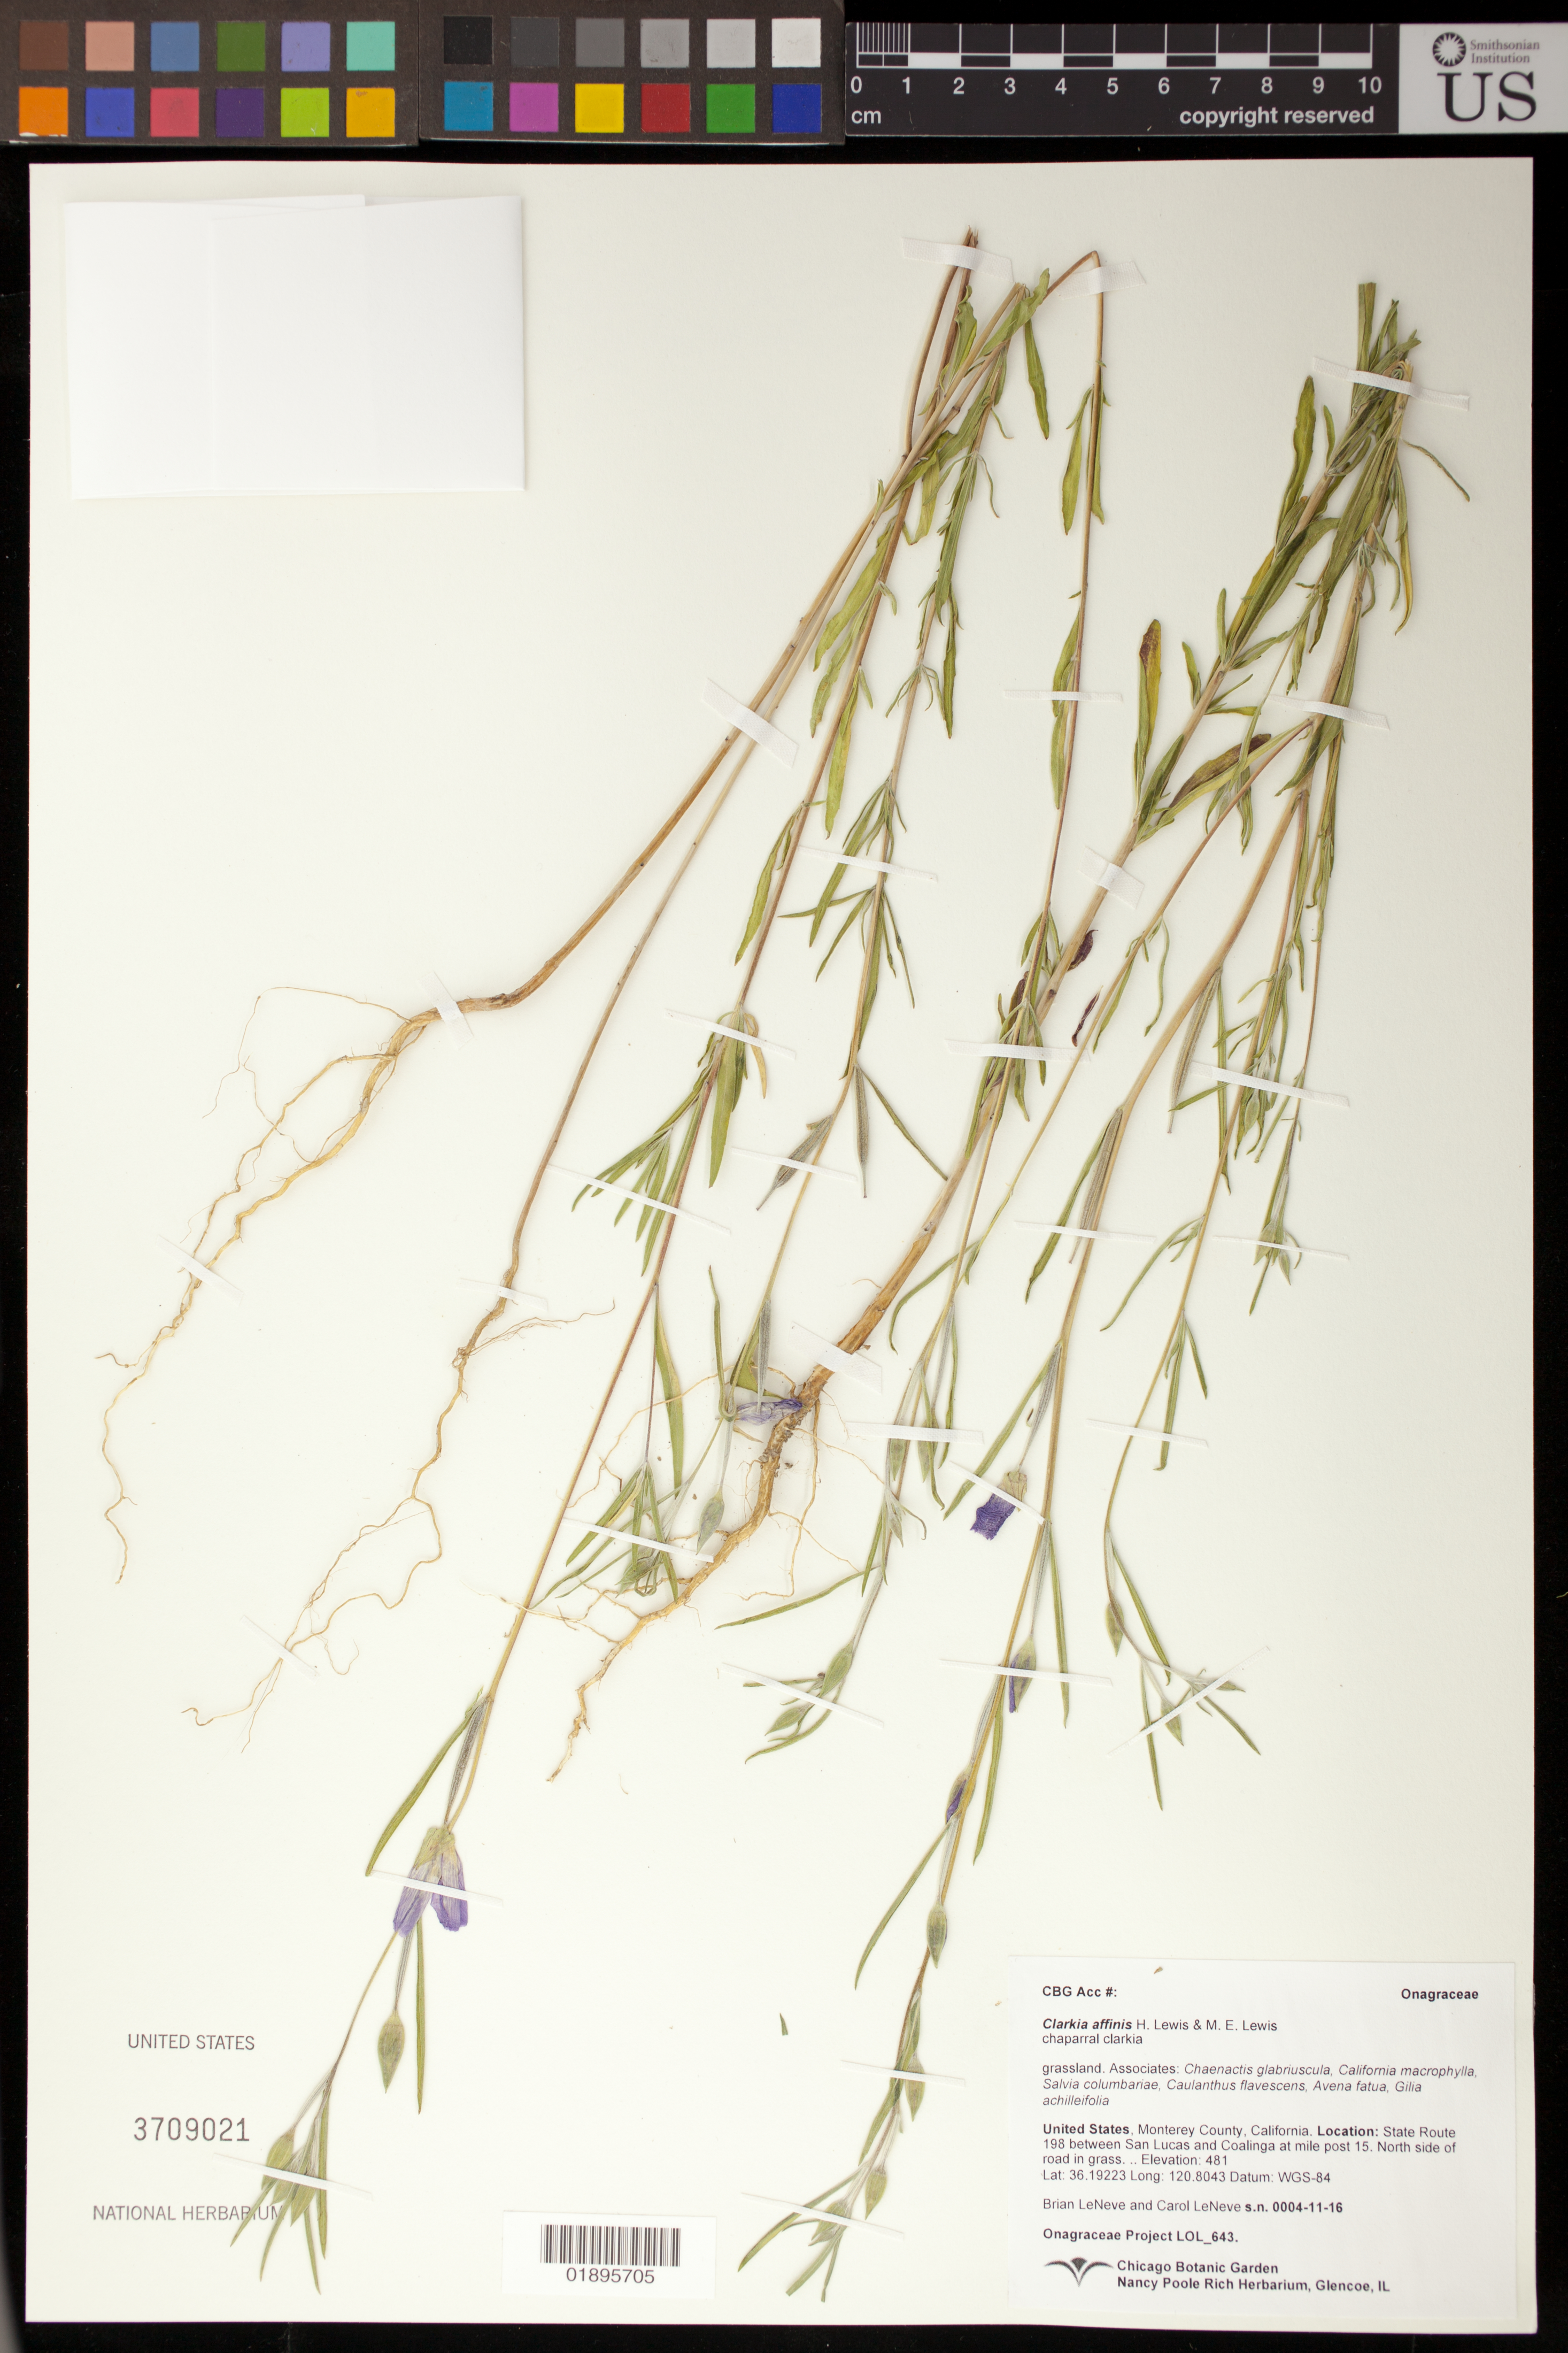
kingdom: Plantae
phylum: Tracheophyta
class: Magnoliopsida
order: Myrtales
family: Onagraceae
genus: Clarkia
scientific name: Clarkia affinis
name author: F. H. Lewis & M.E. Lewis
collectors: B. LeNeve & C. LeNeve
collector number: LOL 643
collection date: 2016-04-11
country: United States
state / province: California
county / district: Monterey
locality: State Route 198 between San Lucas and Coalinga at mile post 15. North side of road in grass.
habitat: grassland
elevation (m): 481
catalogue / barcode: US 3709021